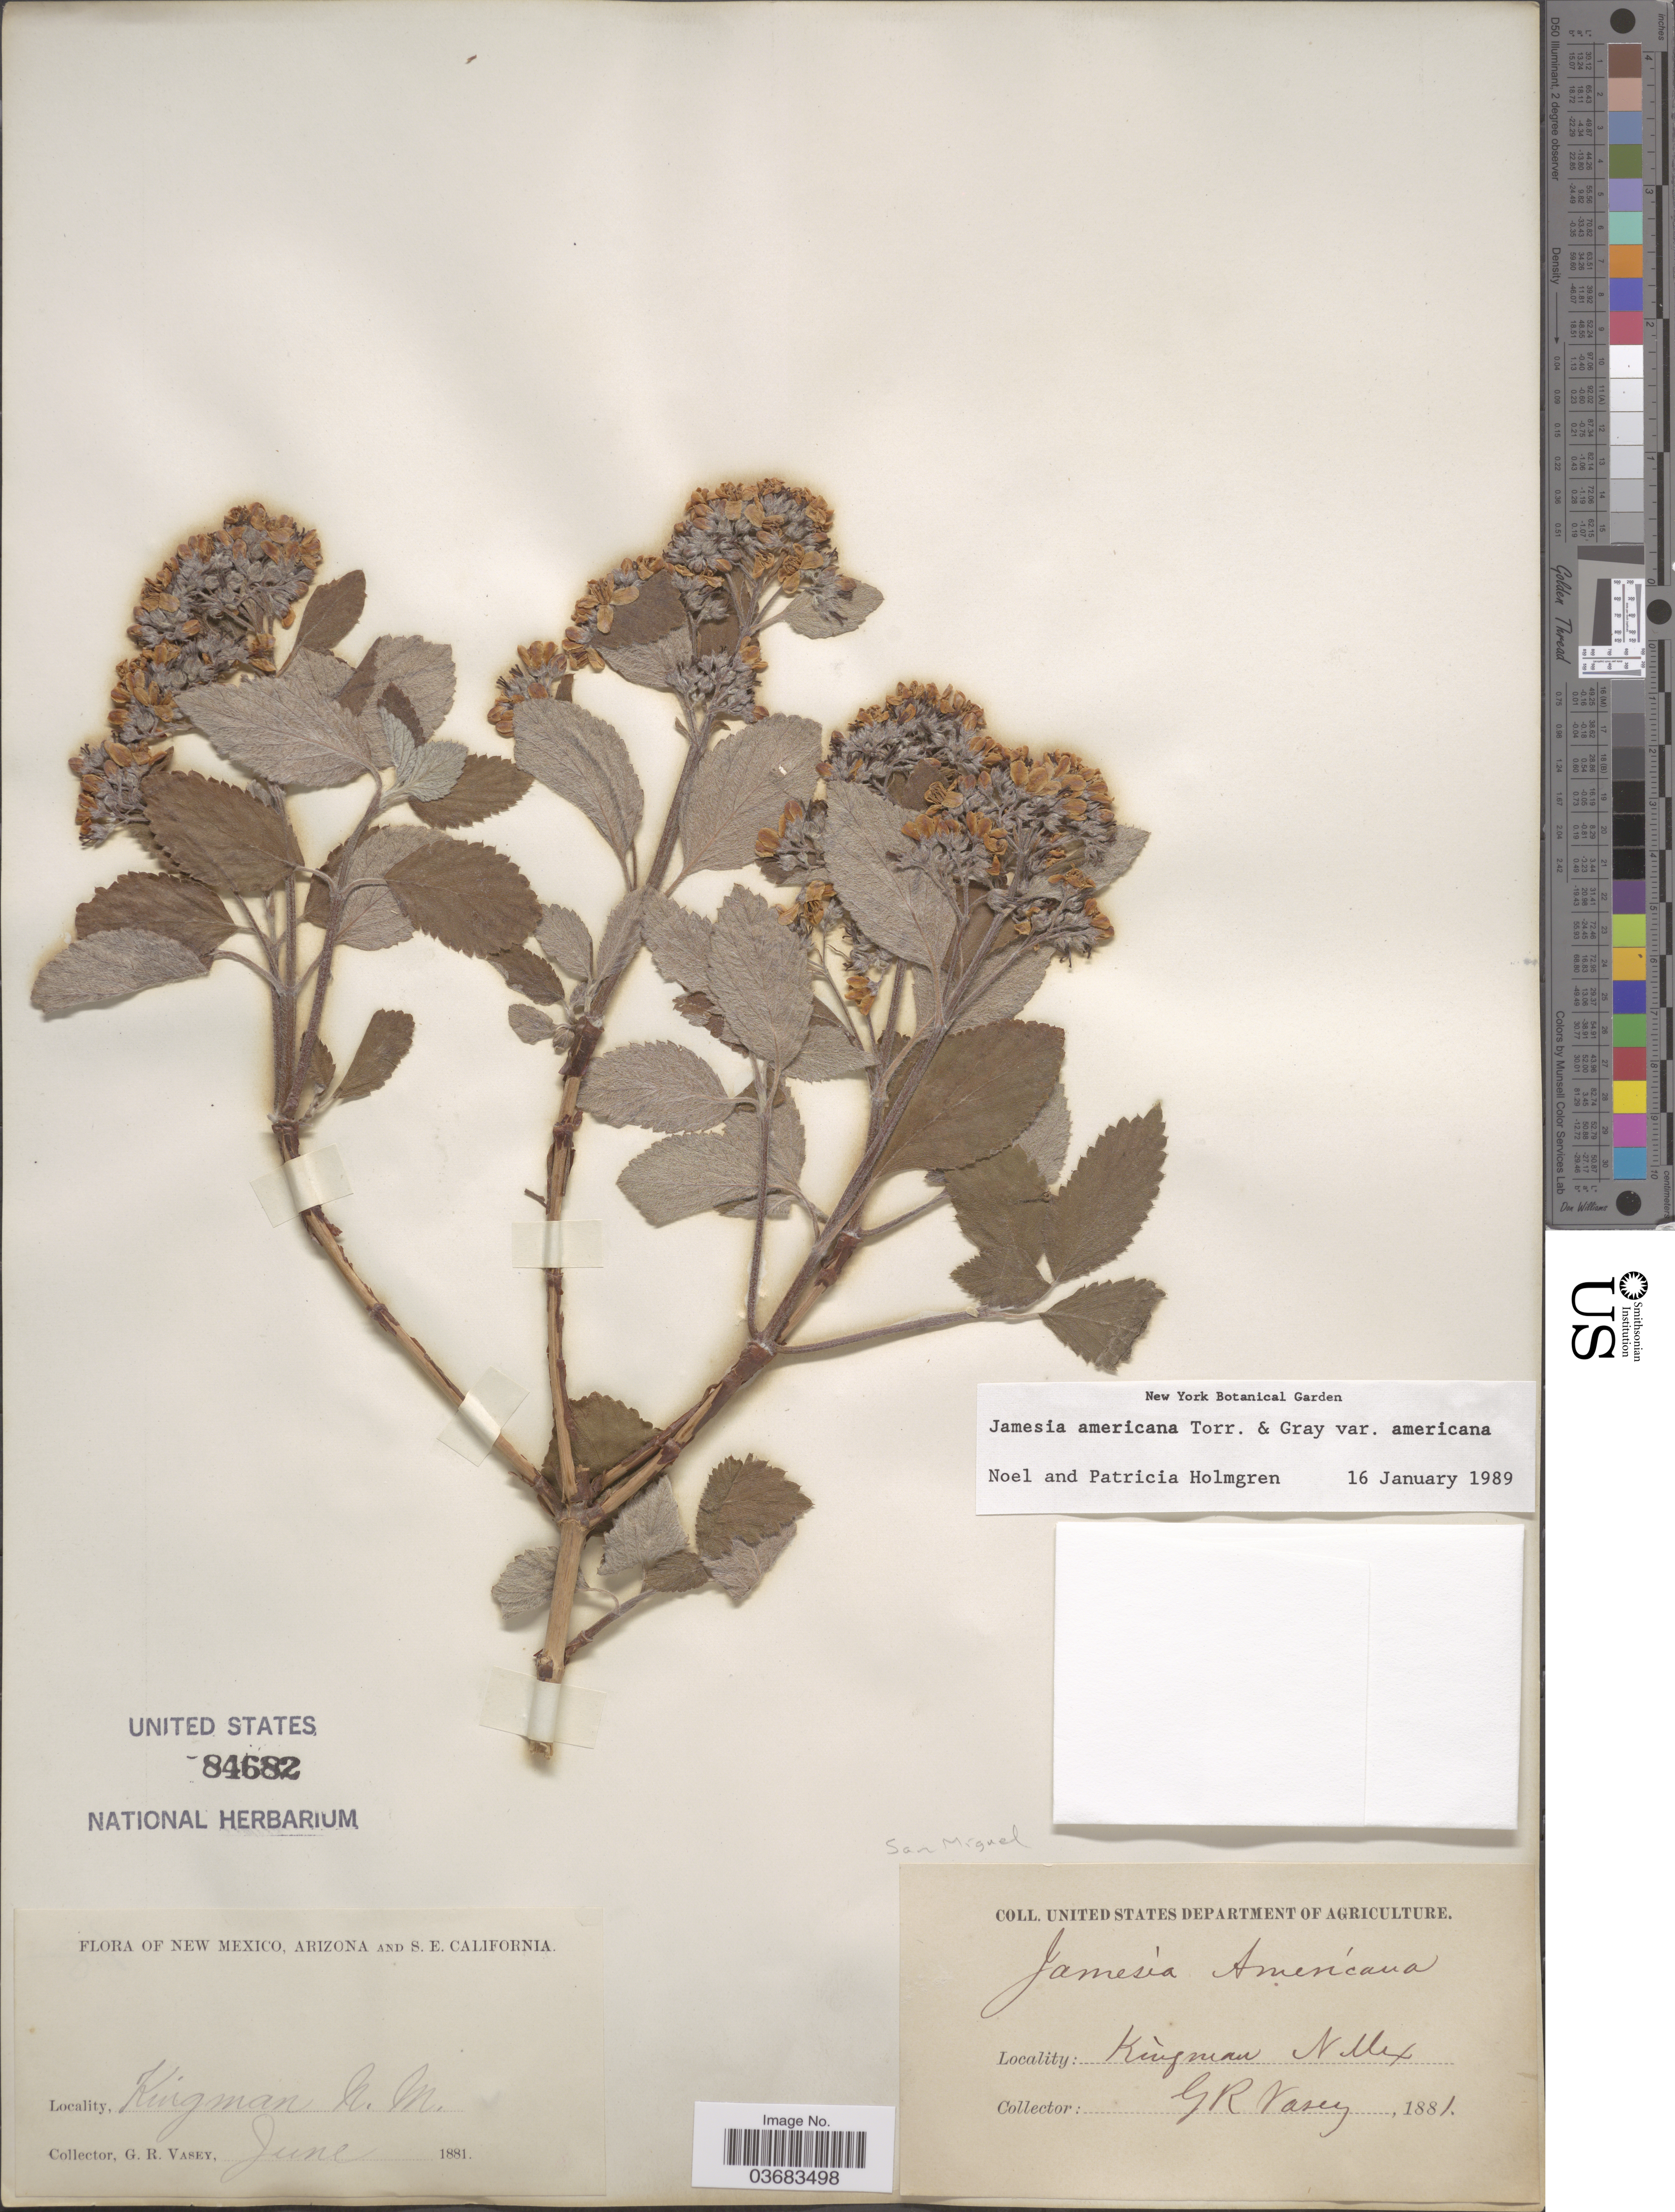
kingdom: Plantae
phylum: Tracheophyta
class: Magnoliopsida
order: Cornales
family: Hydrangeaceae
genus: Edwinia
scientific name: Edwinia americana var. americana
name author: (Torr. & A. Gray) A. Heller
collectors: G. R. Vasey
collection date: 1881-06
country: United States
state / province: New Mexico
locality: San Miguel. Kingman.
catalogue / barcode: US 84682